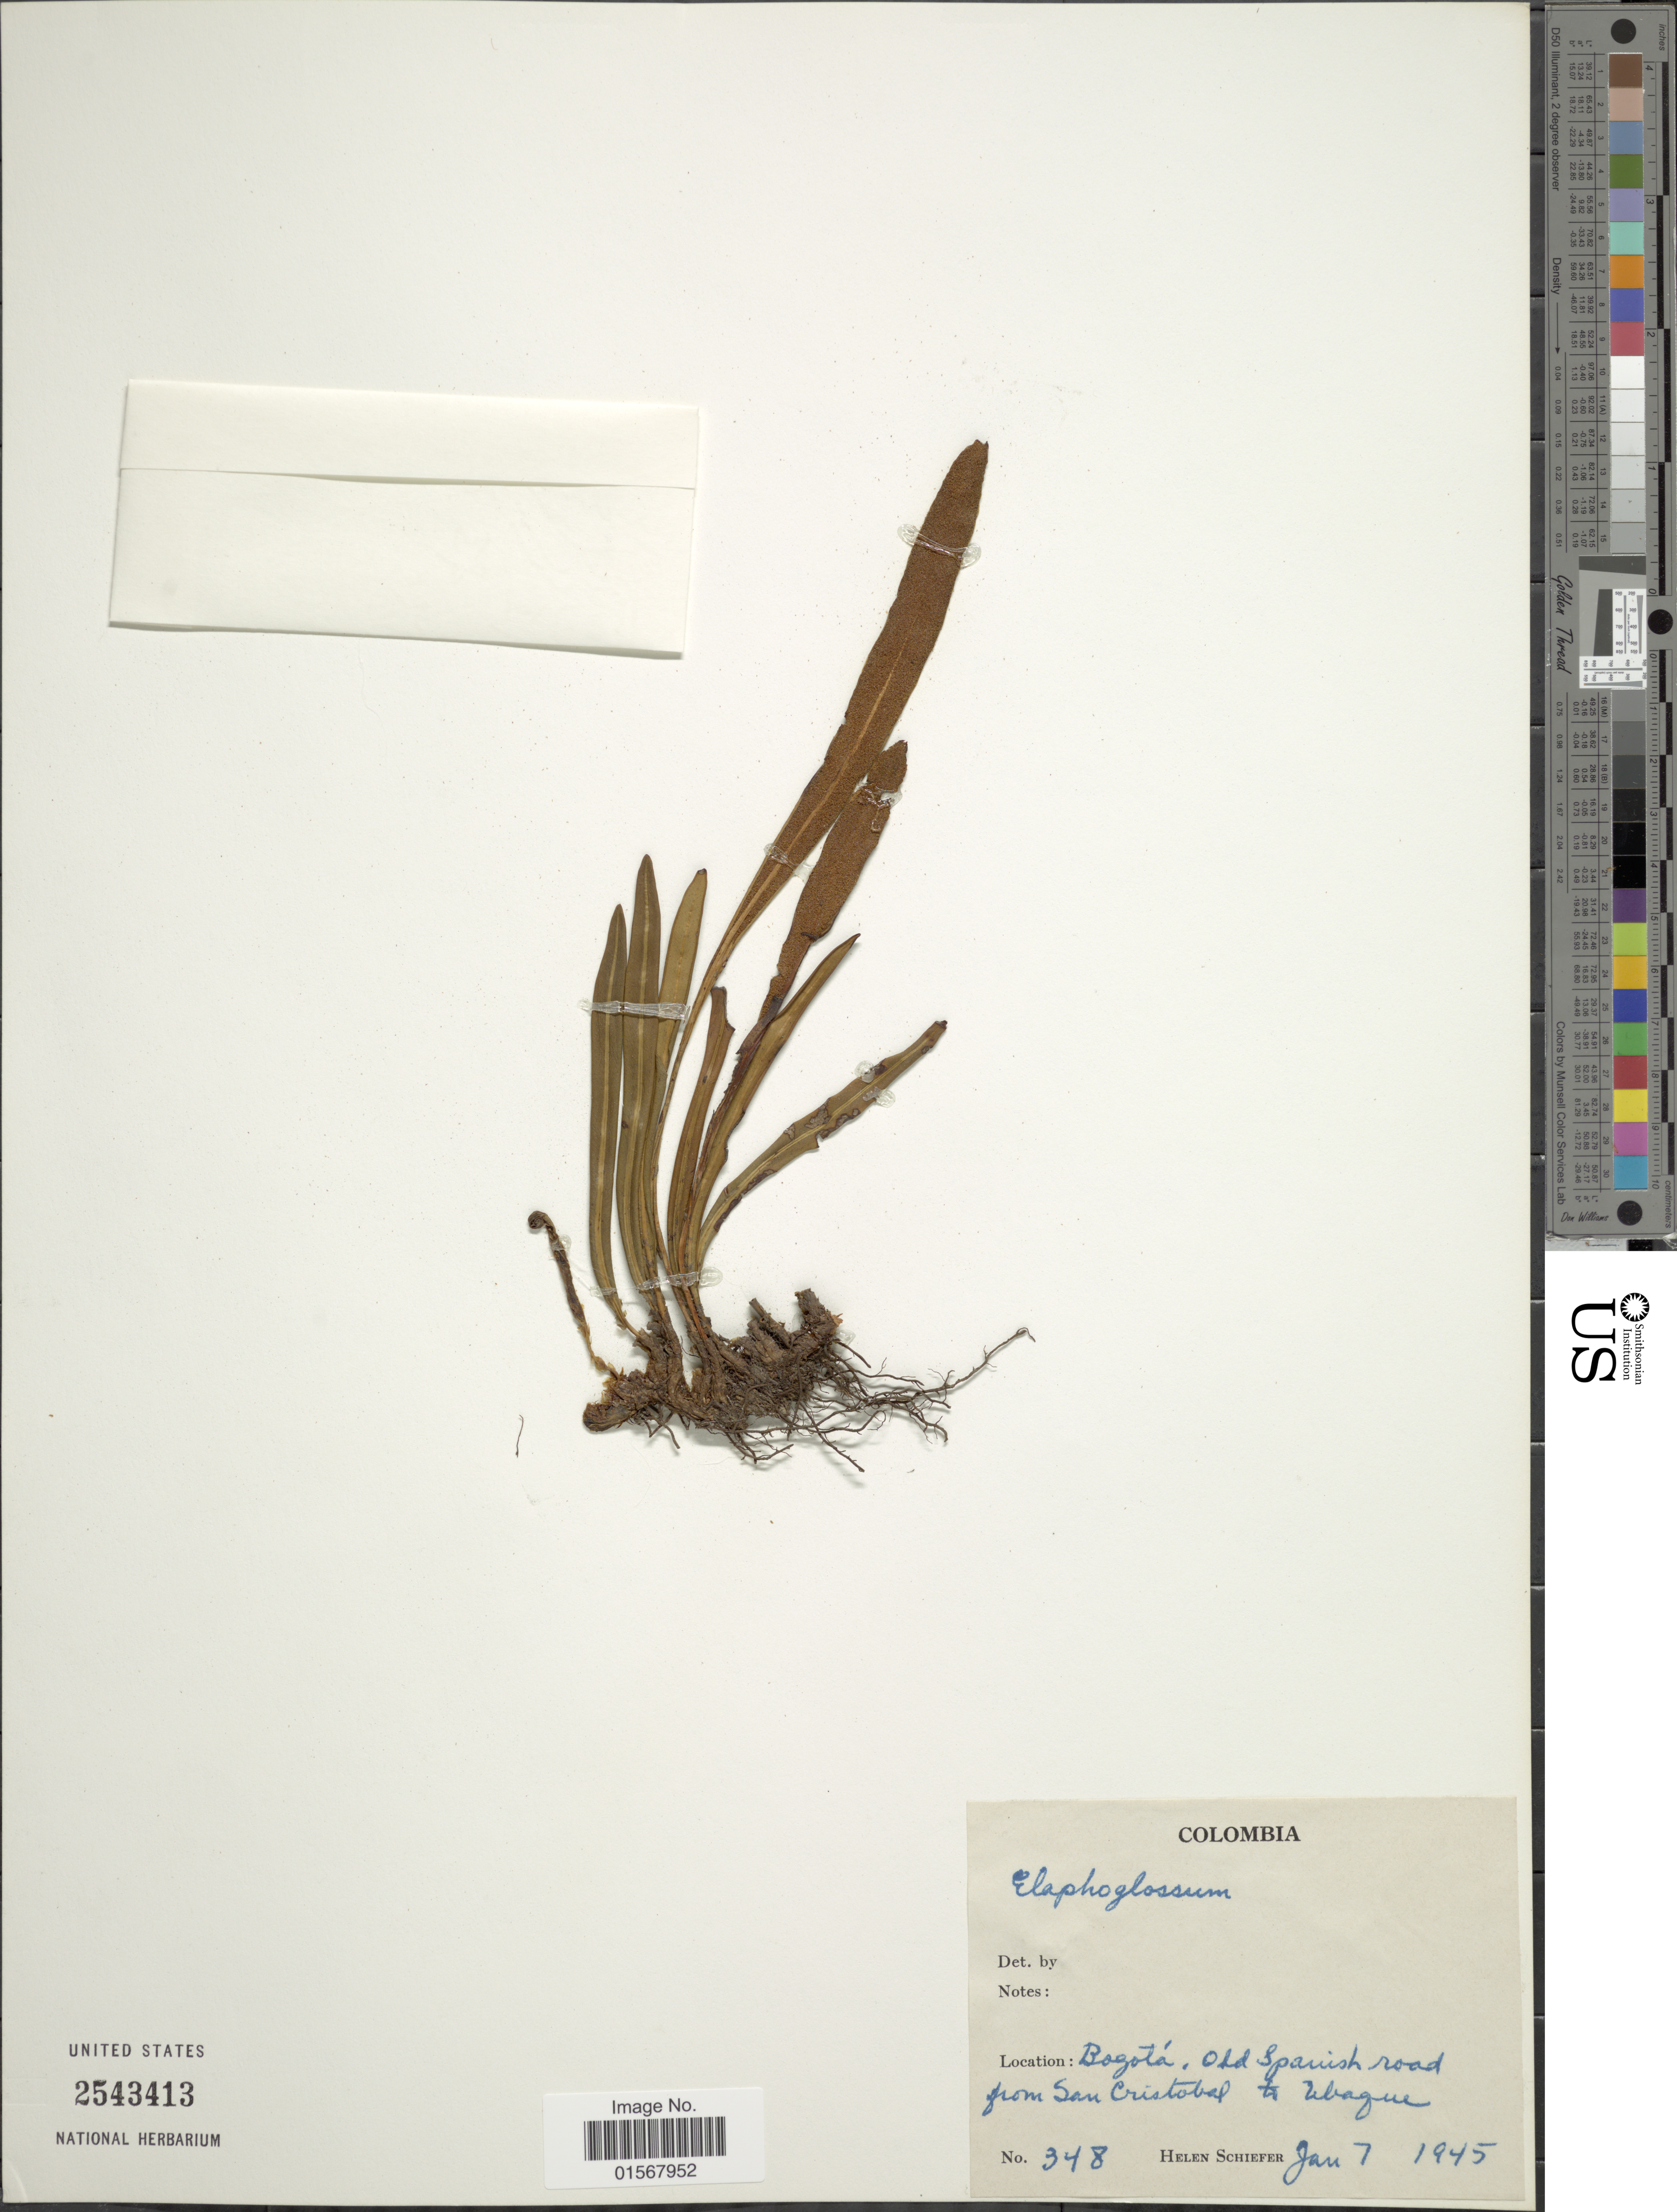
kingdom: Plantae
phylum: Tracheophyta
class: Polypodiopsida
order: Polypodiales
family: Dryopteridaceae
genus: Elaphoglossum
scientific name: Elaphoglossum sp.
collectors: H. Schiefer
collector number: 348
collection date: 1945-01-07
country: Colombia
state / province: Bogota D.C.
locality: Bogota, old Spanish road from San Cristobal to Ribague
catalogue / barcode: US 2543413